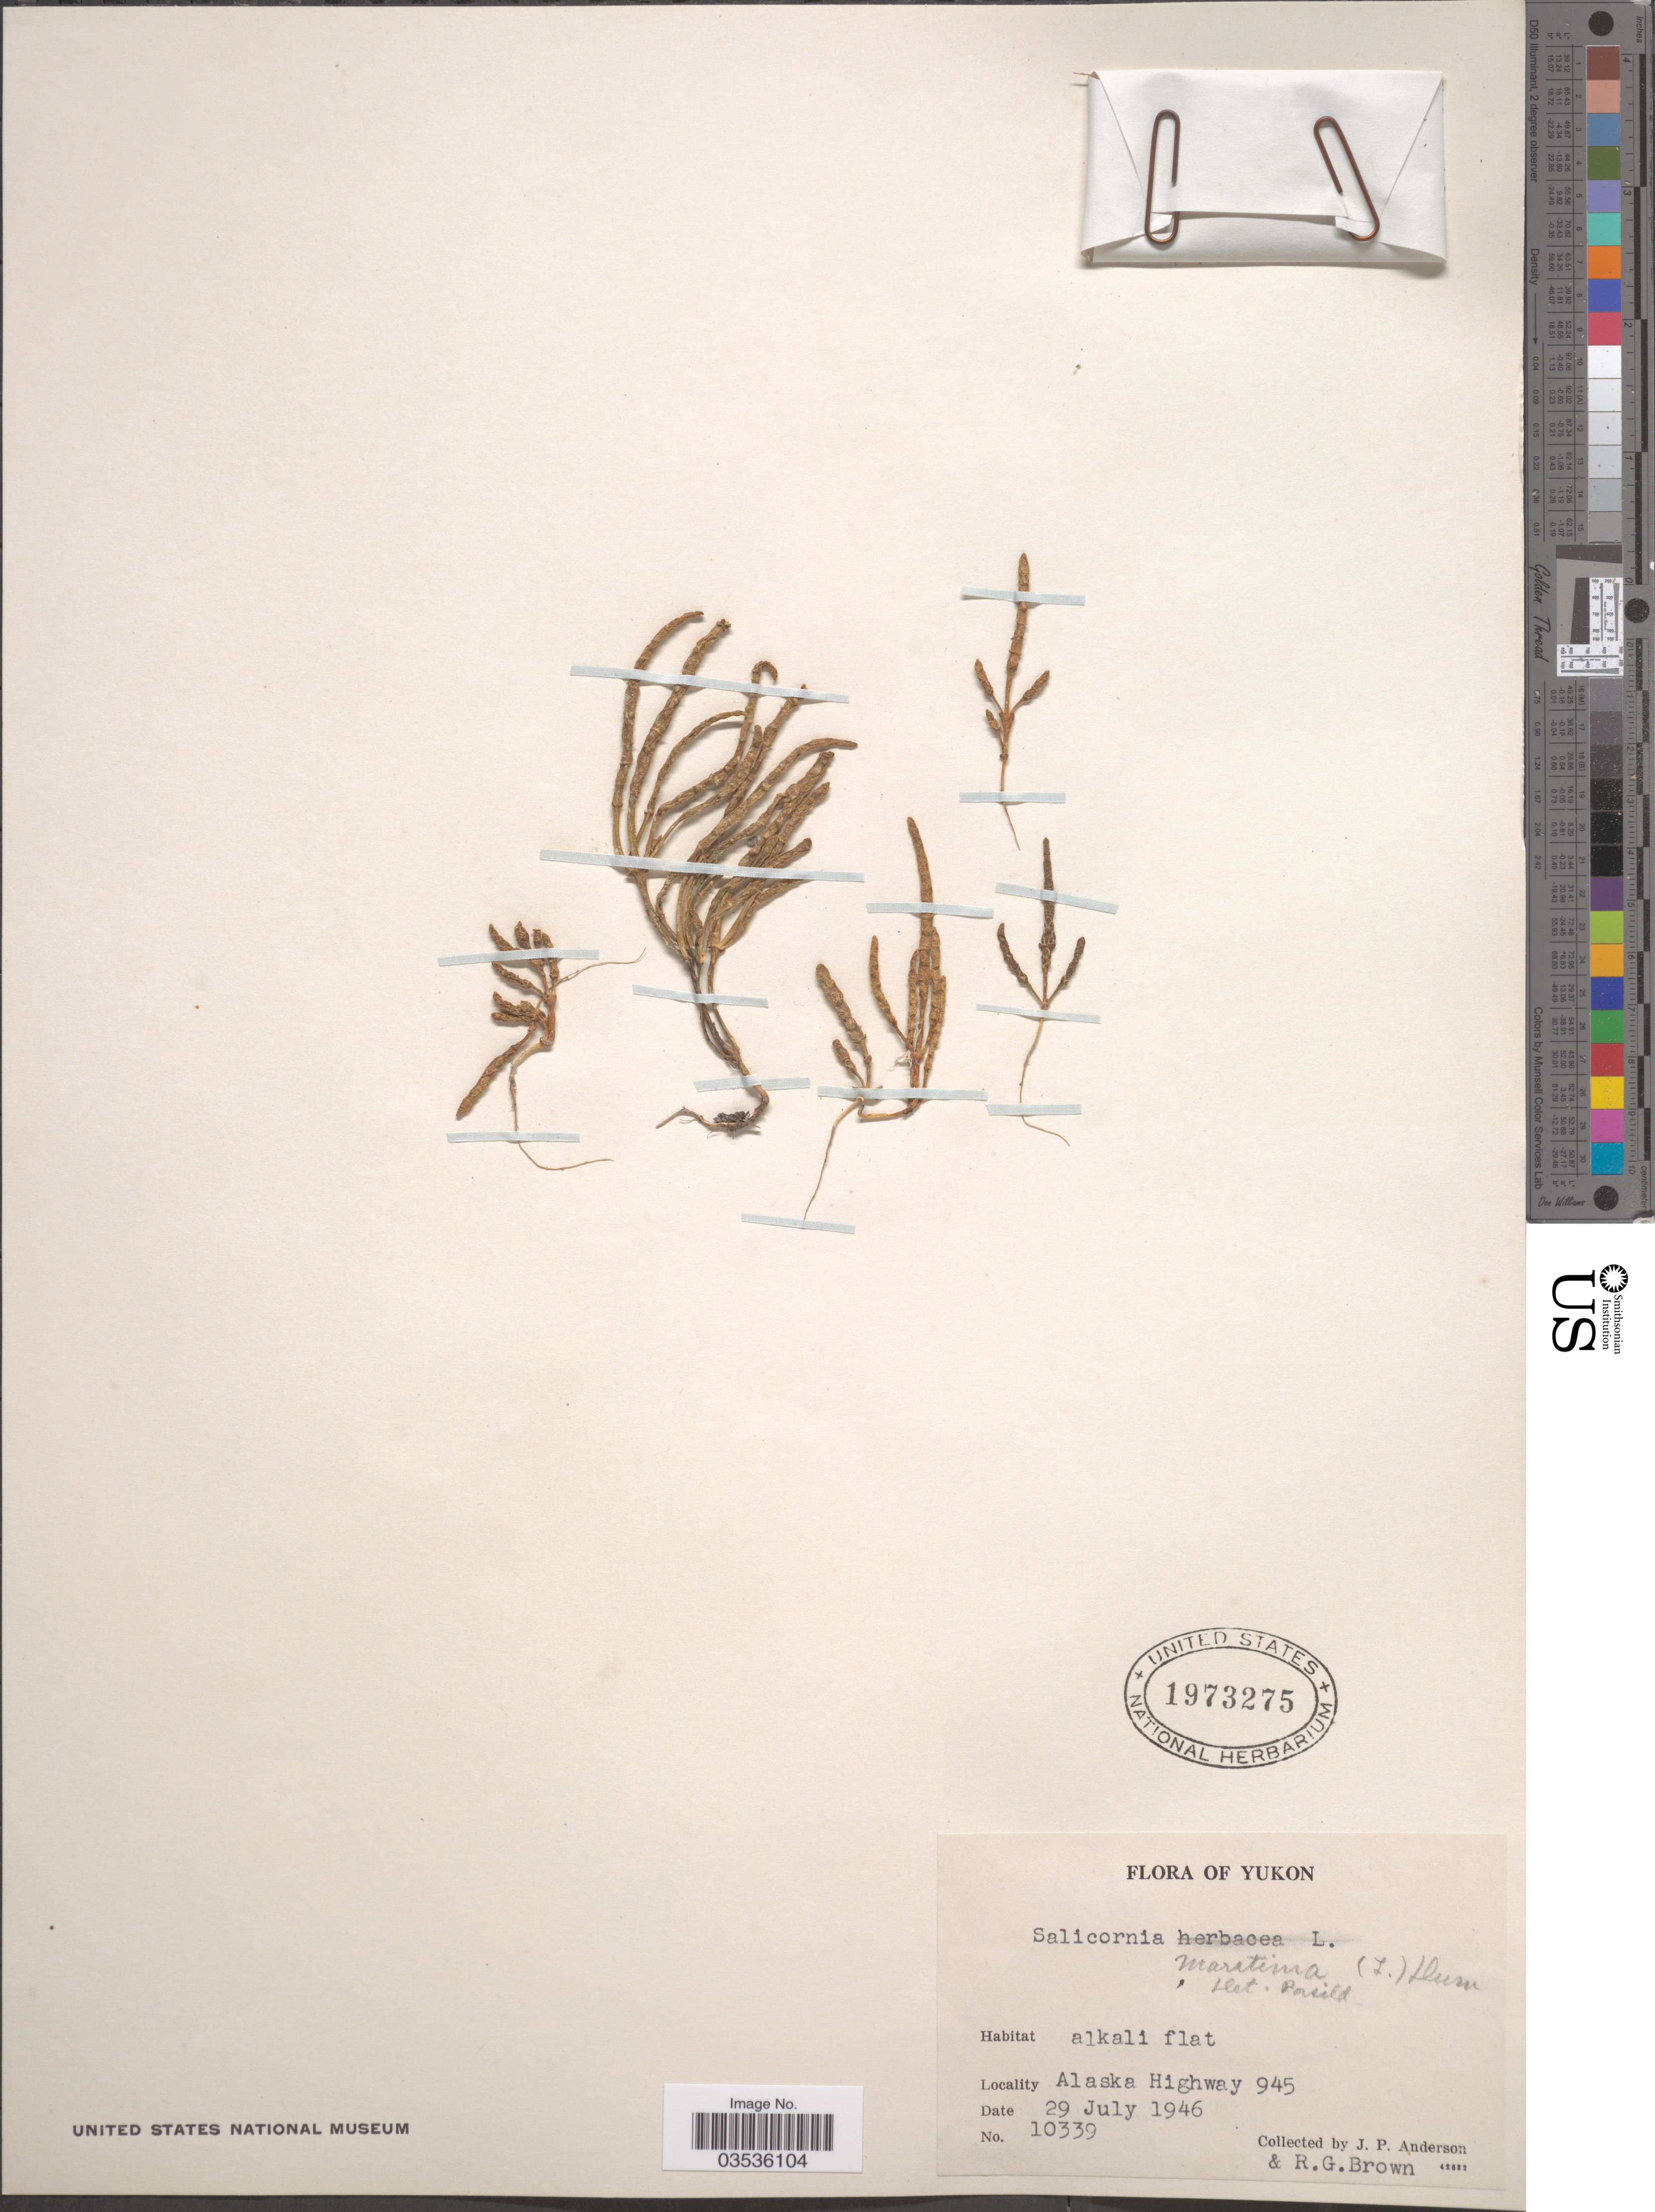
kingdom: Plantae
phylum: Tracheophyta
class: Magnoliopsida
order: Caryophyllales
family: Amaranthaceae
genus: Salicornia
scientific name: Salicornia europaea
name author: L.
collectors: J. P. Anderson & R. G. Brown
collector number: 10339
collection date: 1946-07-29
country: Canada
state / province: Yukon Territory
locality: Yukon. Alaska Highway 945.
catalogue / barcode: US 1973275